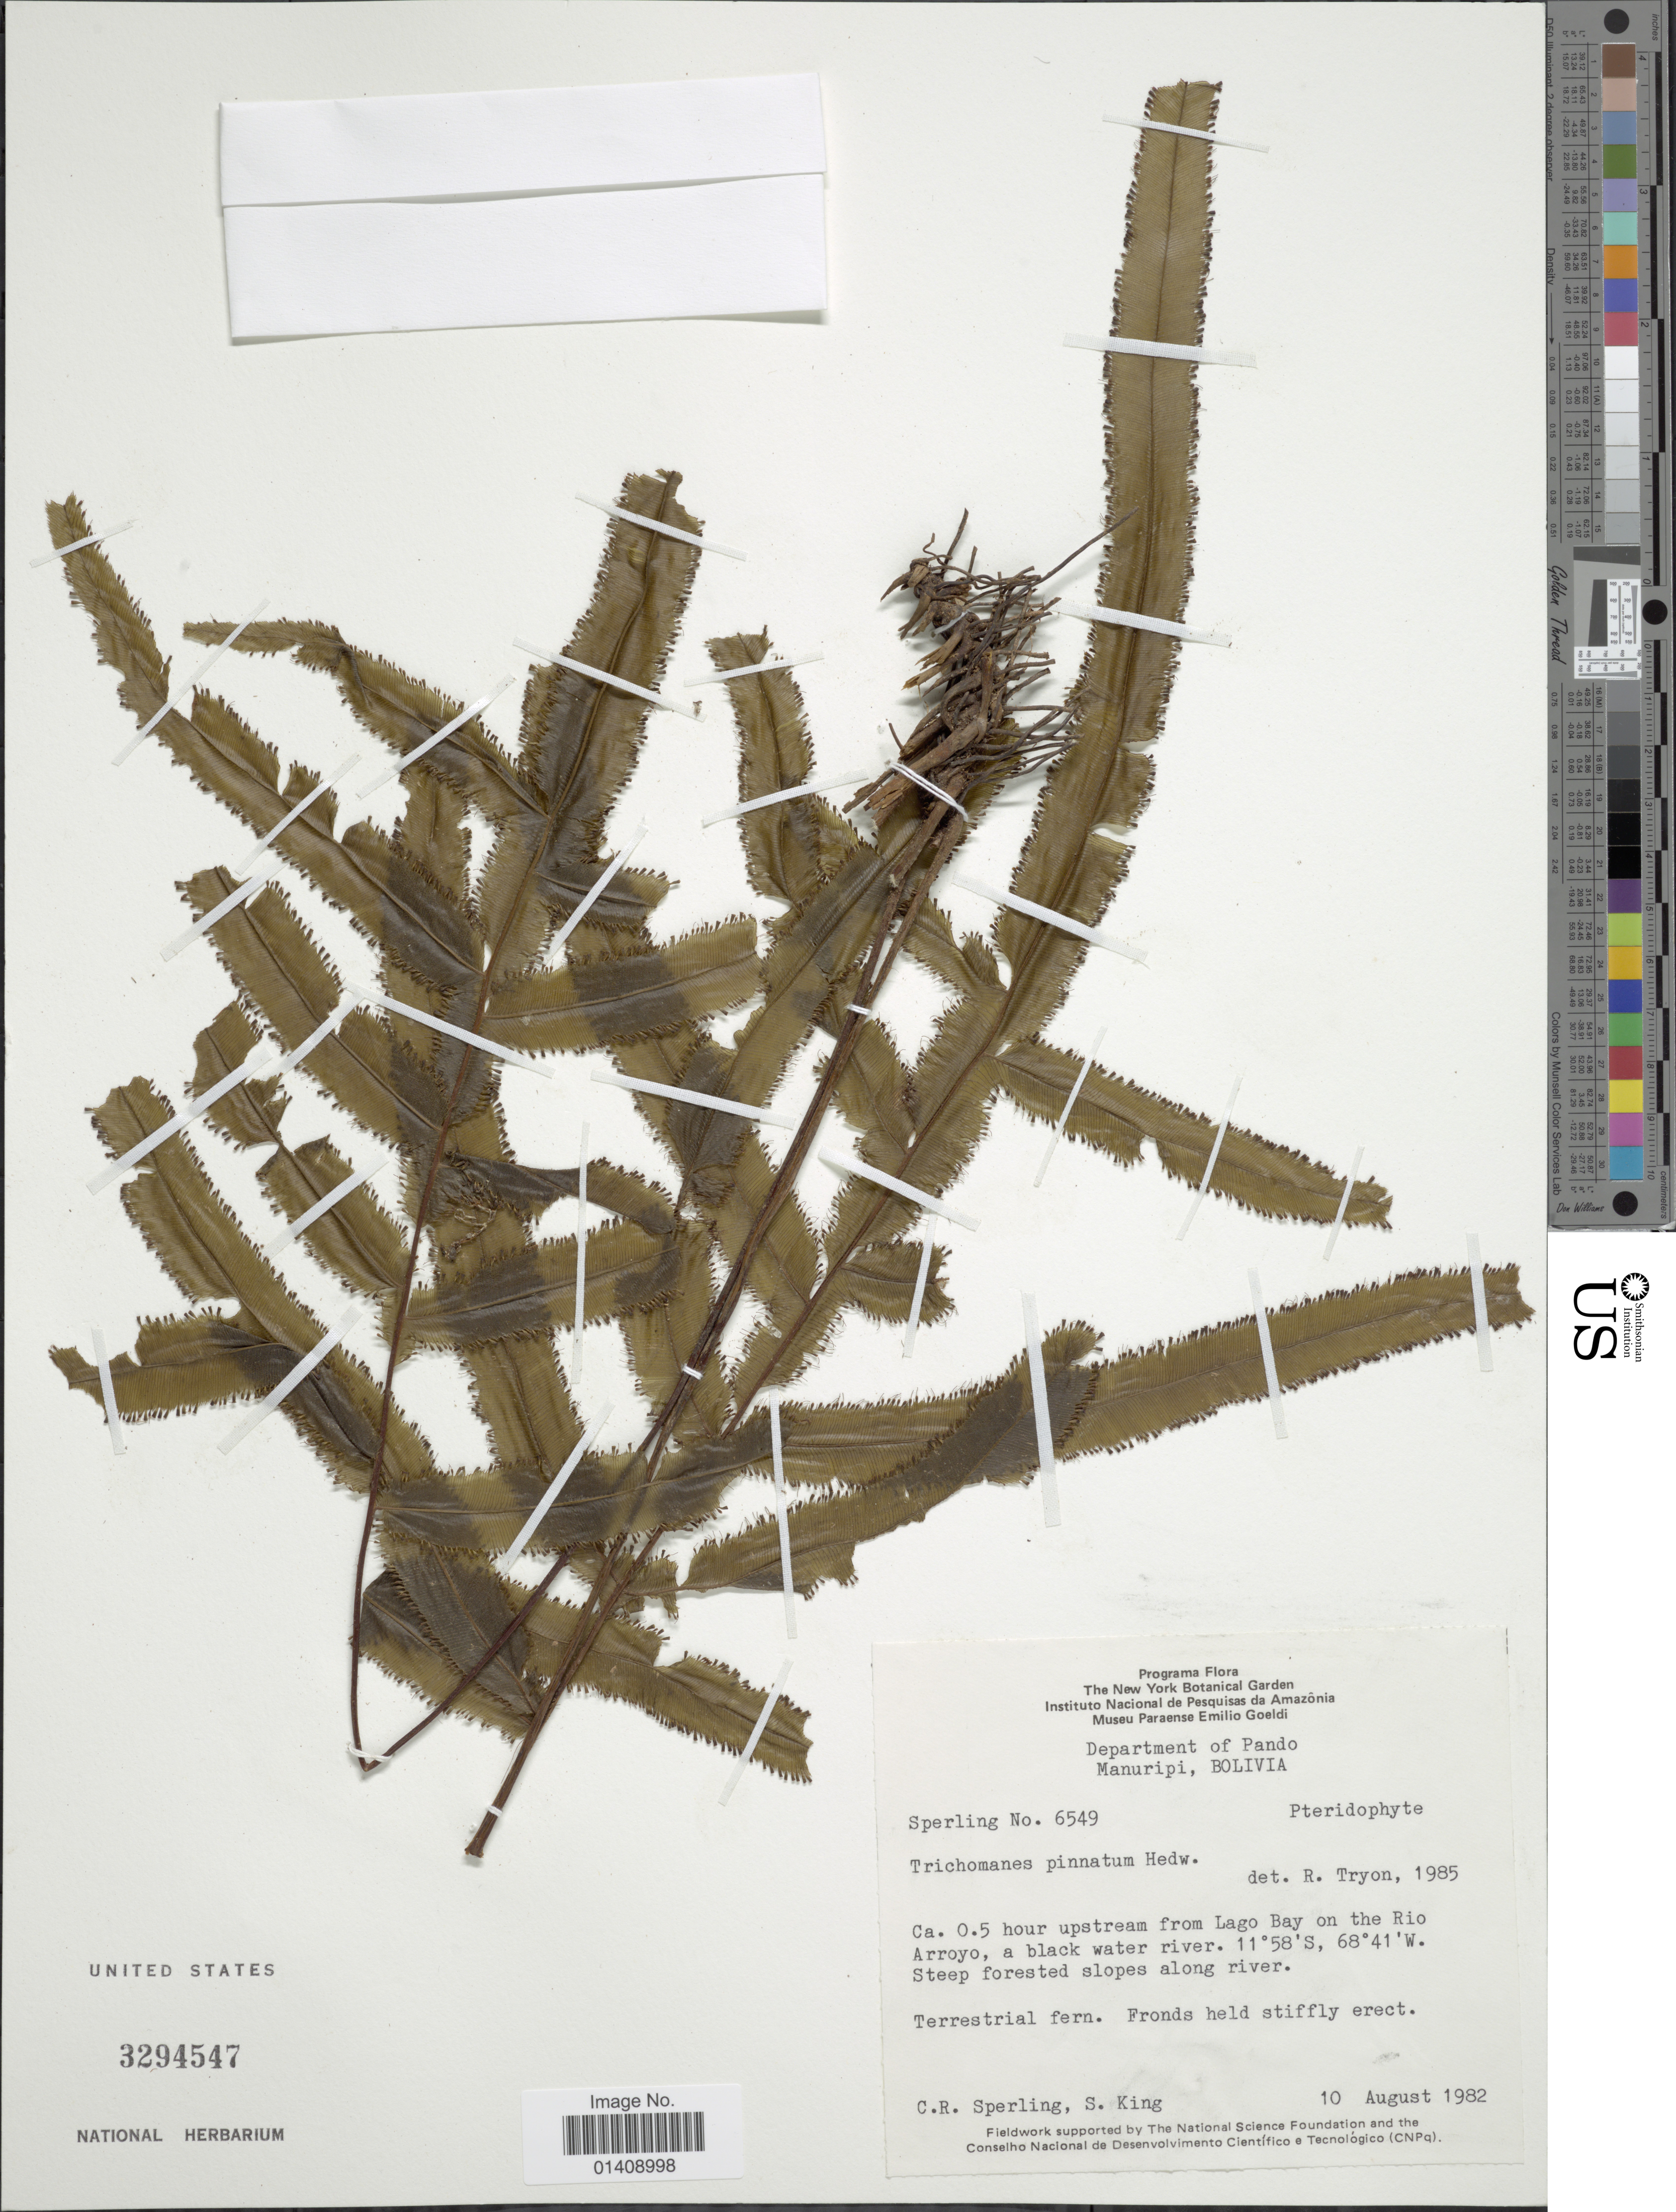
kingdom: Plantae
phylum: Tracheophyta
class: Polypodiopsida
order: Hymenophyllales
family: Hymenophyllaceae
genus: Trichomanes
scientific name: Trichomanes longifolium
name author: Desv.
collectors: C. R. Sperling & S. King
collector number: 6549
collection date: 1982-08-10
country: Bolivia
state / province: Pando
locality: Manuripi, Ca. 0.5 hour upstream from Lago Bay on the Rio Arroyo, a black water river. Steep forested slopes along river.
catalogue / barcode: US 3294547